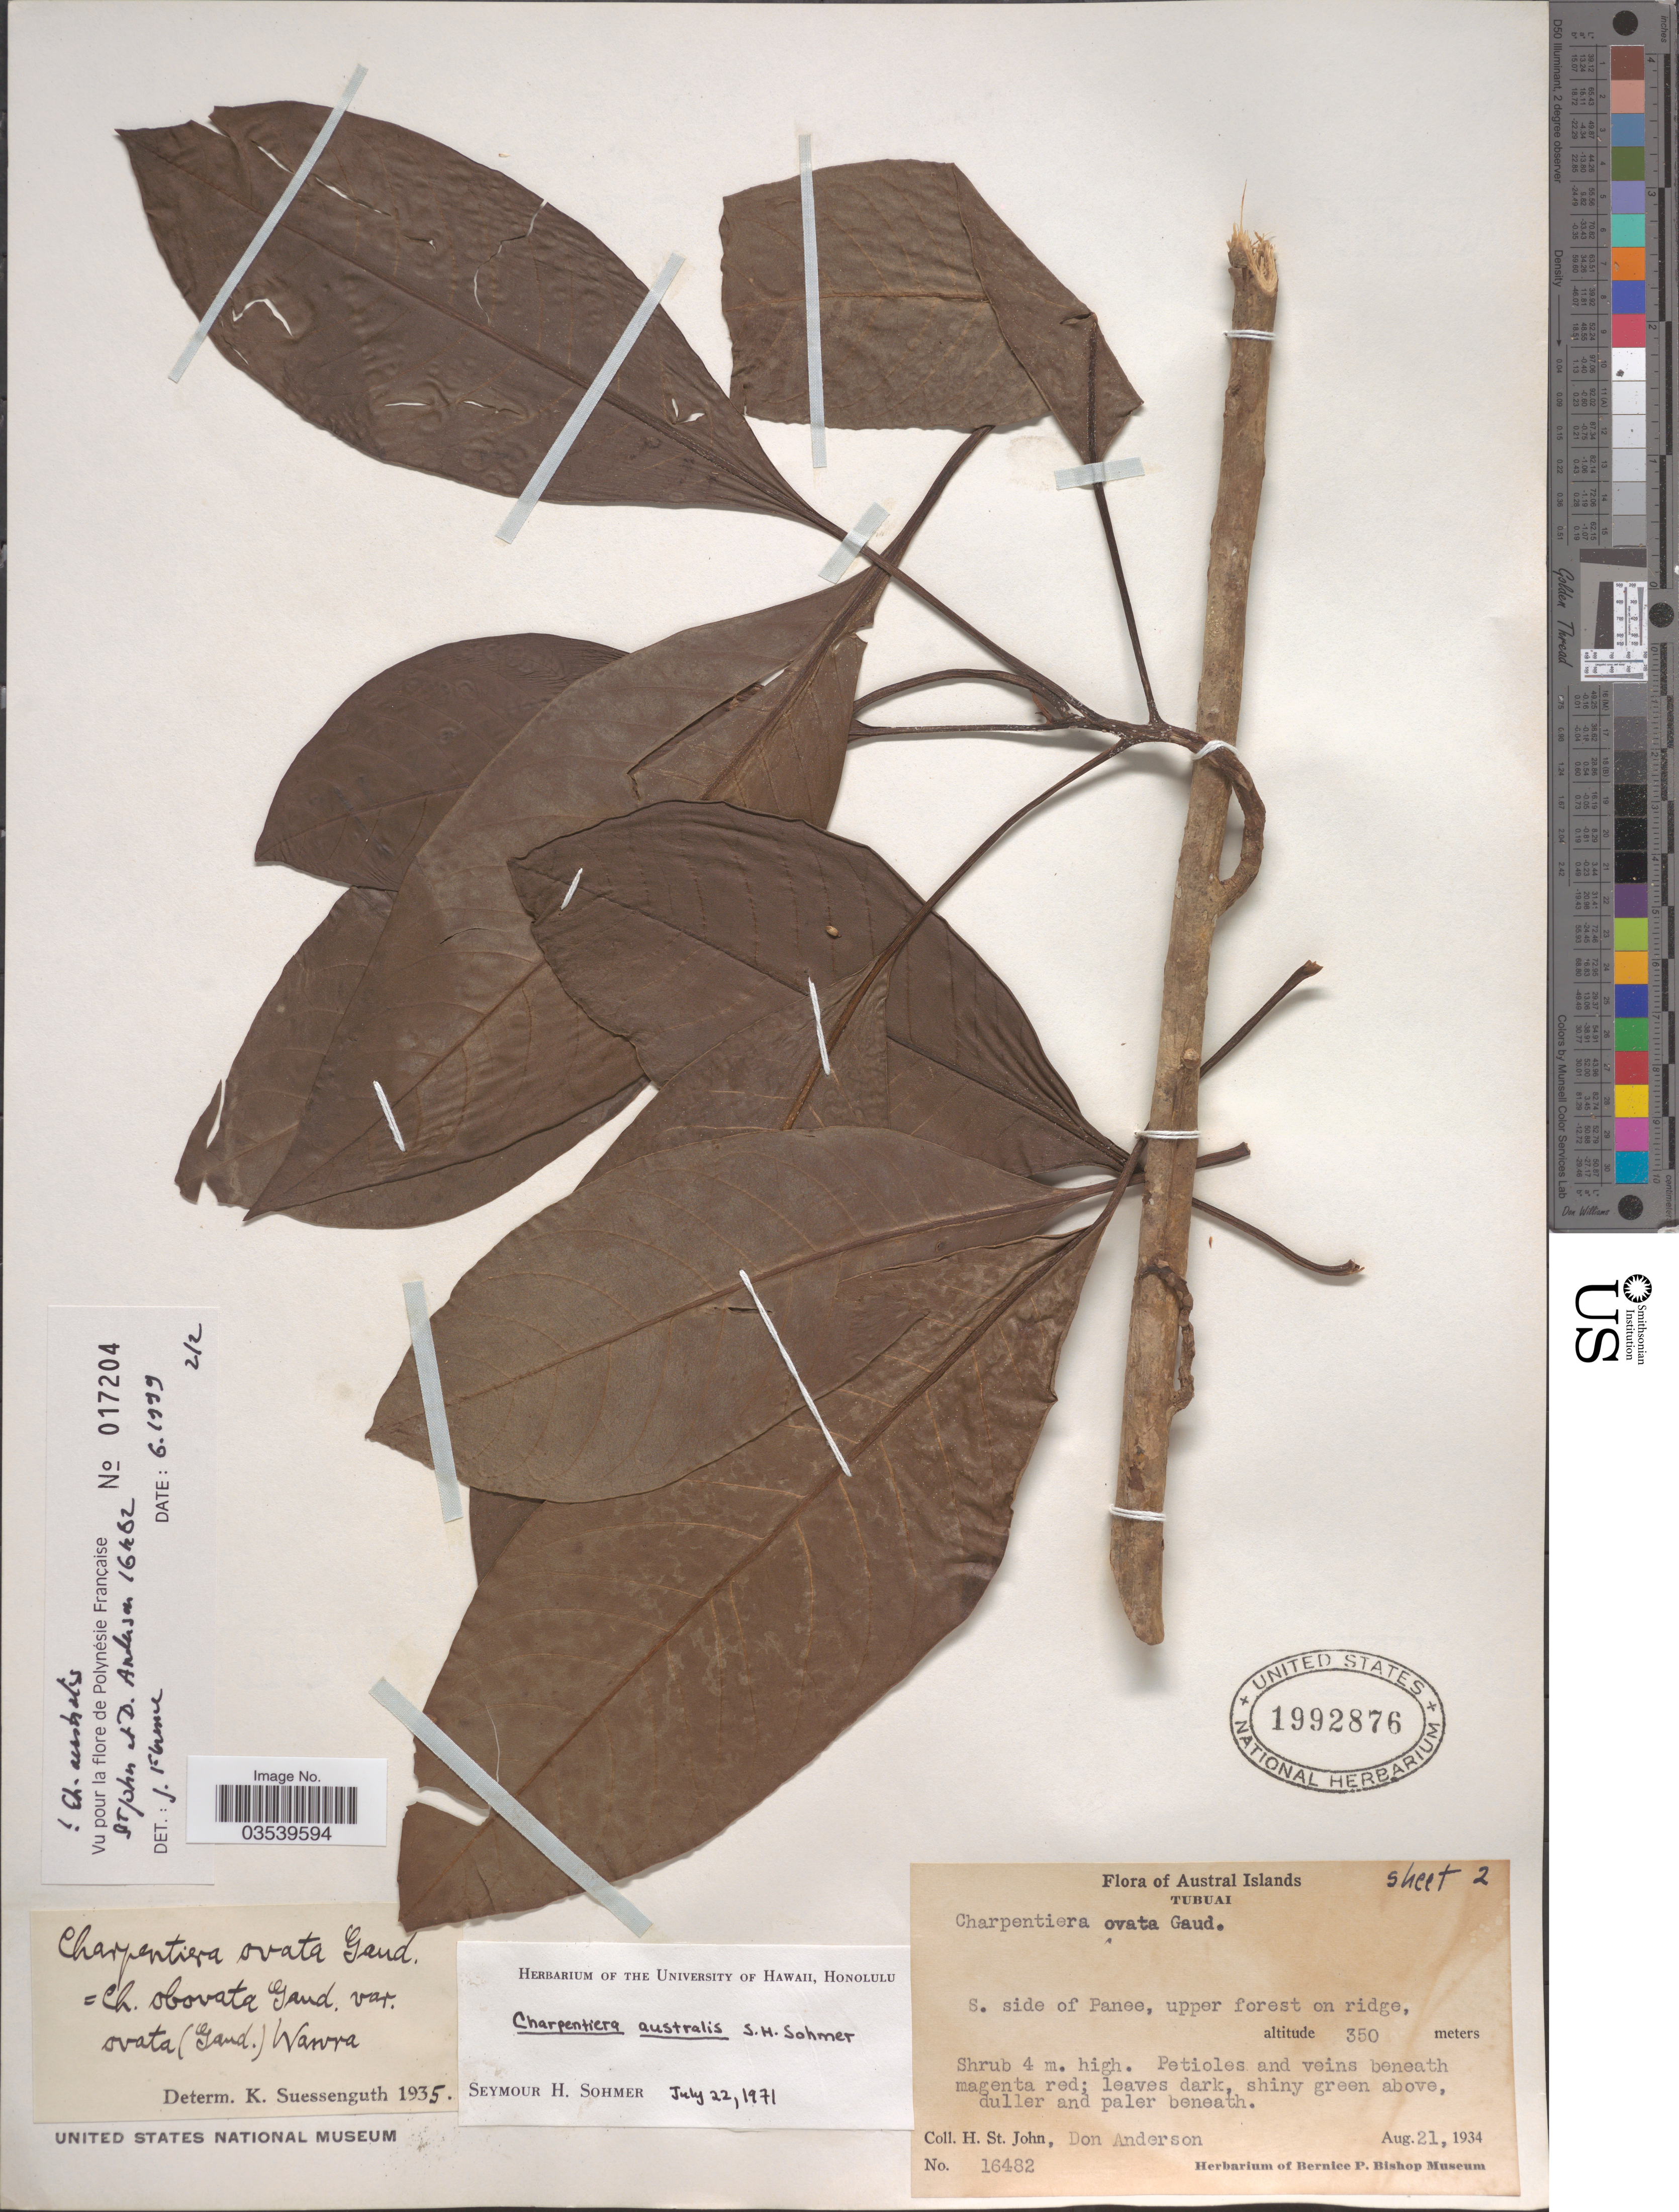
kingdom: Plantae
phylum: Tracheophyta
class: Magnoliopsida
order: Caryophyllales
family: Amaranthaceae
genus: Charpentiera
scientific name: Charpentiera australis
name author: Sohmer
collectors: H. St. John & D. Anderson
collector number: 16482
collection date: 1934-08-21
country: French Polynesia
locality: Austral Islands. Tubuai. S. side of Panee, upper forest on ridge.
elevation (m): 350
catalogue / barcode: US 1992876